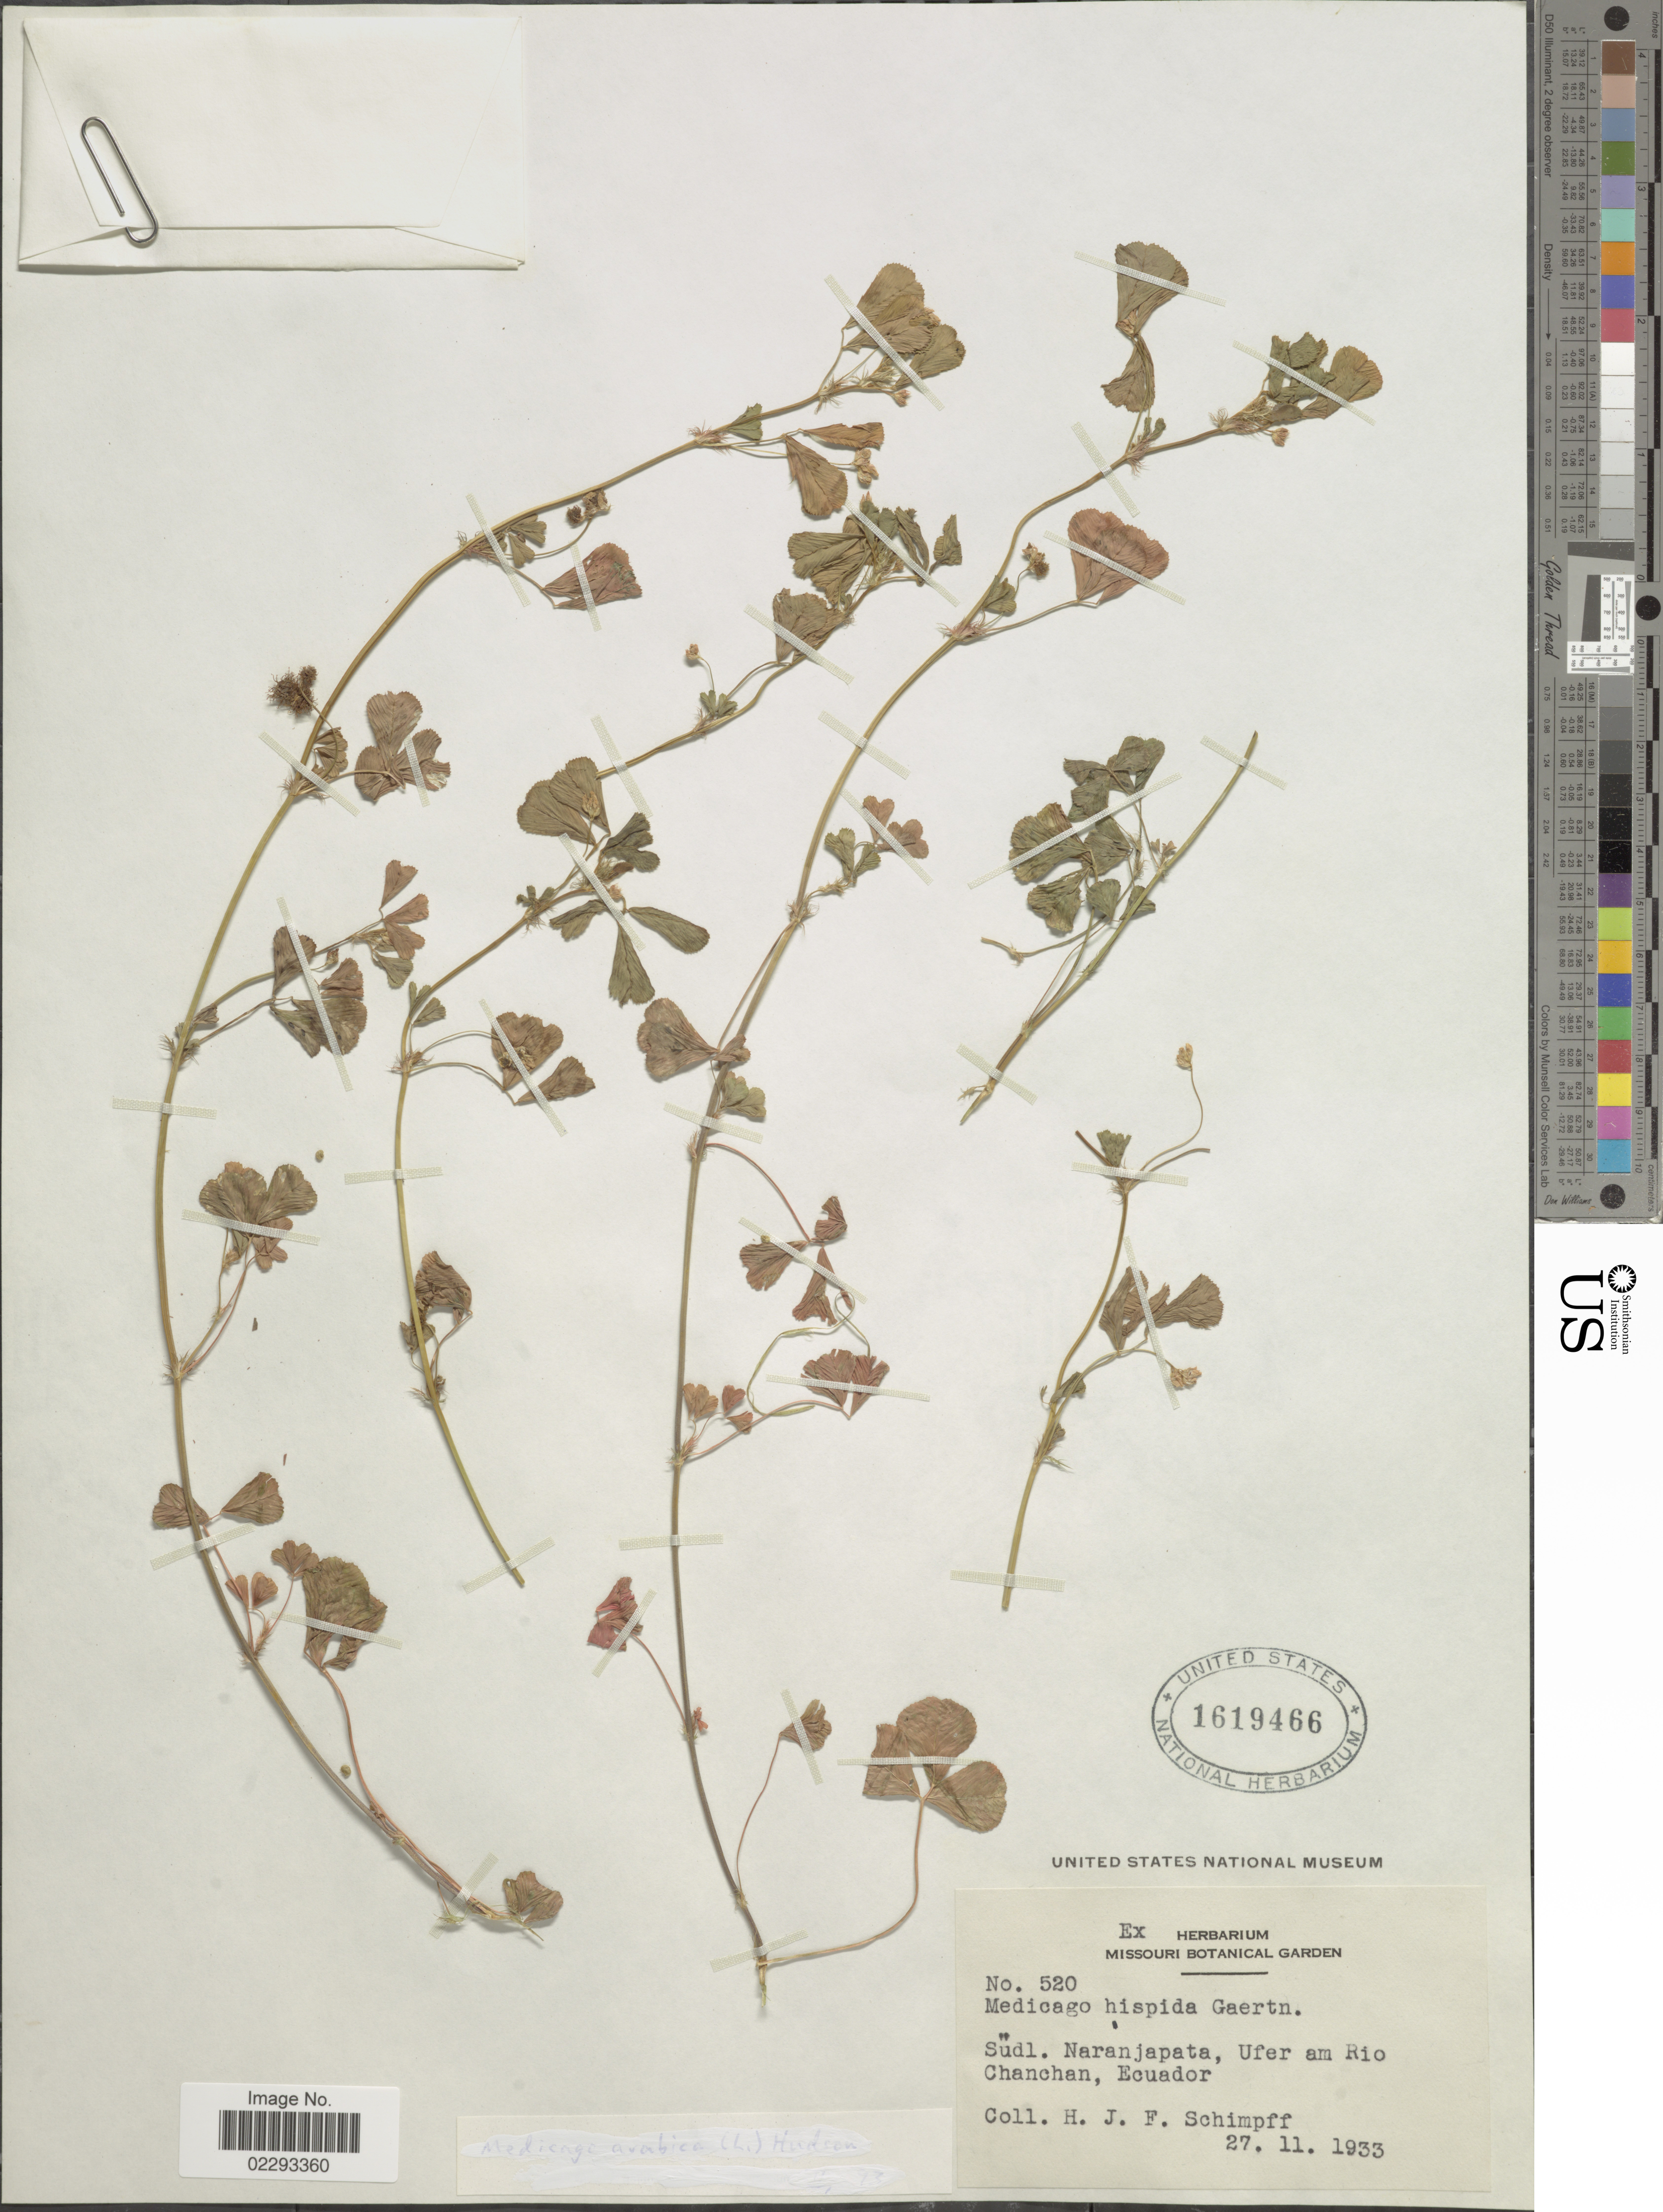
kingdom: Plantae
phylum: Tracheophyta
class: Magnoliopsida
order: Fabales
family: Fabaceae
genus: Medicago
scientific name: Medicago polymorpha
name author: L.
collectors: H. Schimpff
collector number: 520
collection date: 1933-11-27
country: Ecuador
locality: Südl. Naranjapata, Ufer am Rio Chanchan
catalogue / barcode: US 1619466